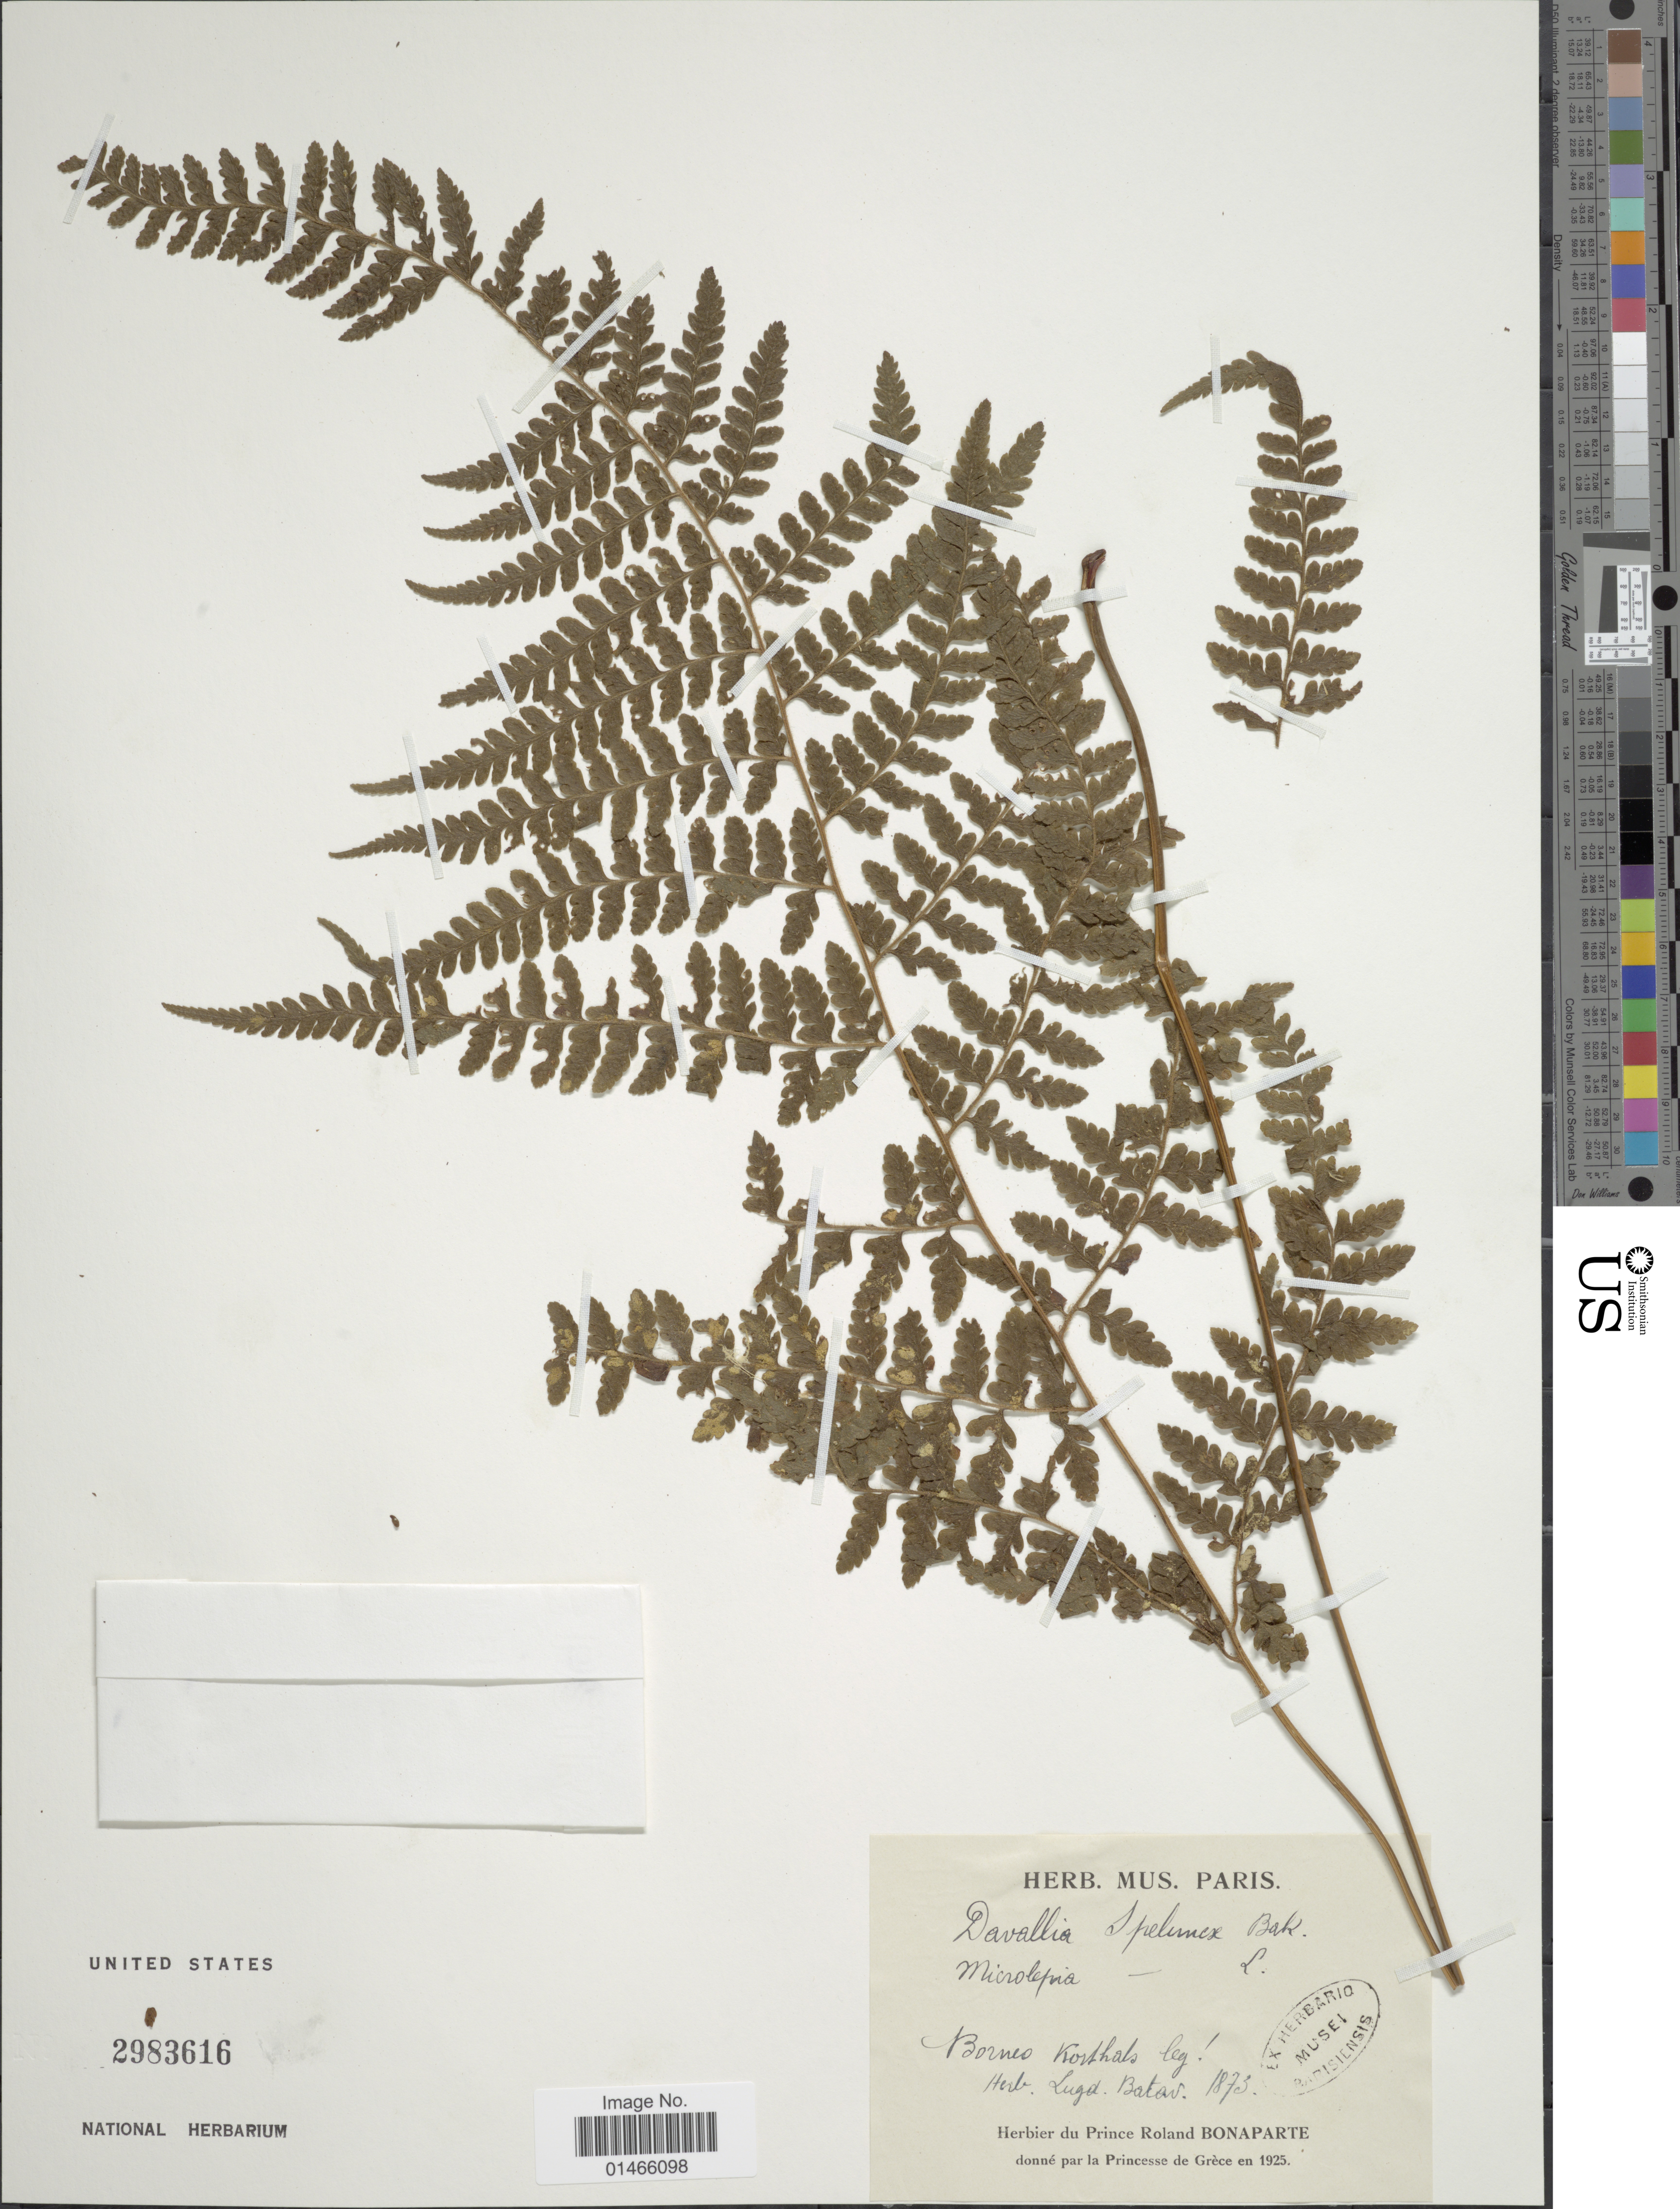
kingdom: Plantae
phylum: Tracheophyta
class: Polypodiopsida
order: Polypodiales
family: Dennstaedtiaceae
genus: Microlepia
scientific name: Microlepia speluncae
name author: (L.) T. Moore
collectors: -. Korthals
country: Indonesia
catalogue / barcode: US 2983616